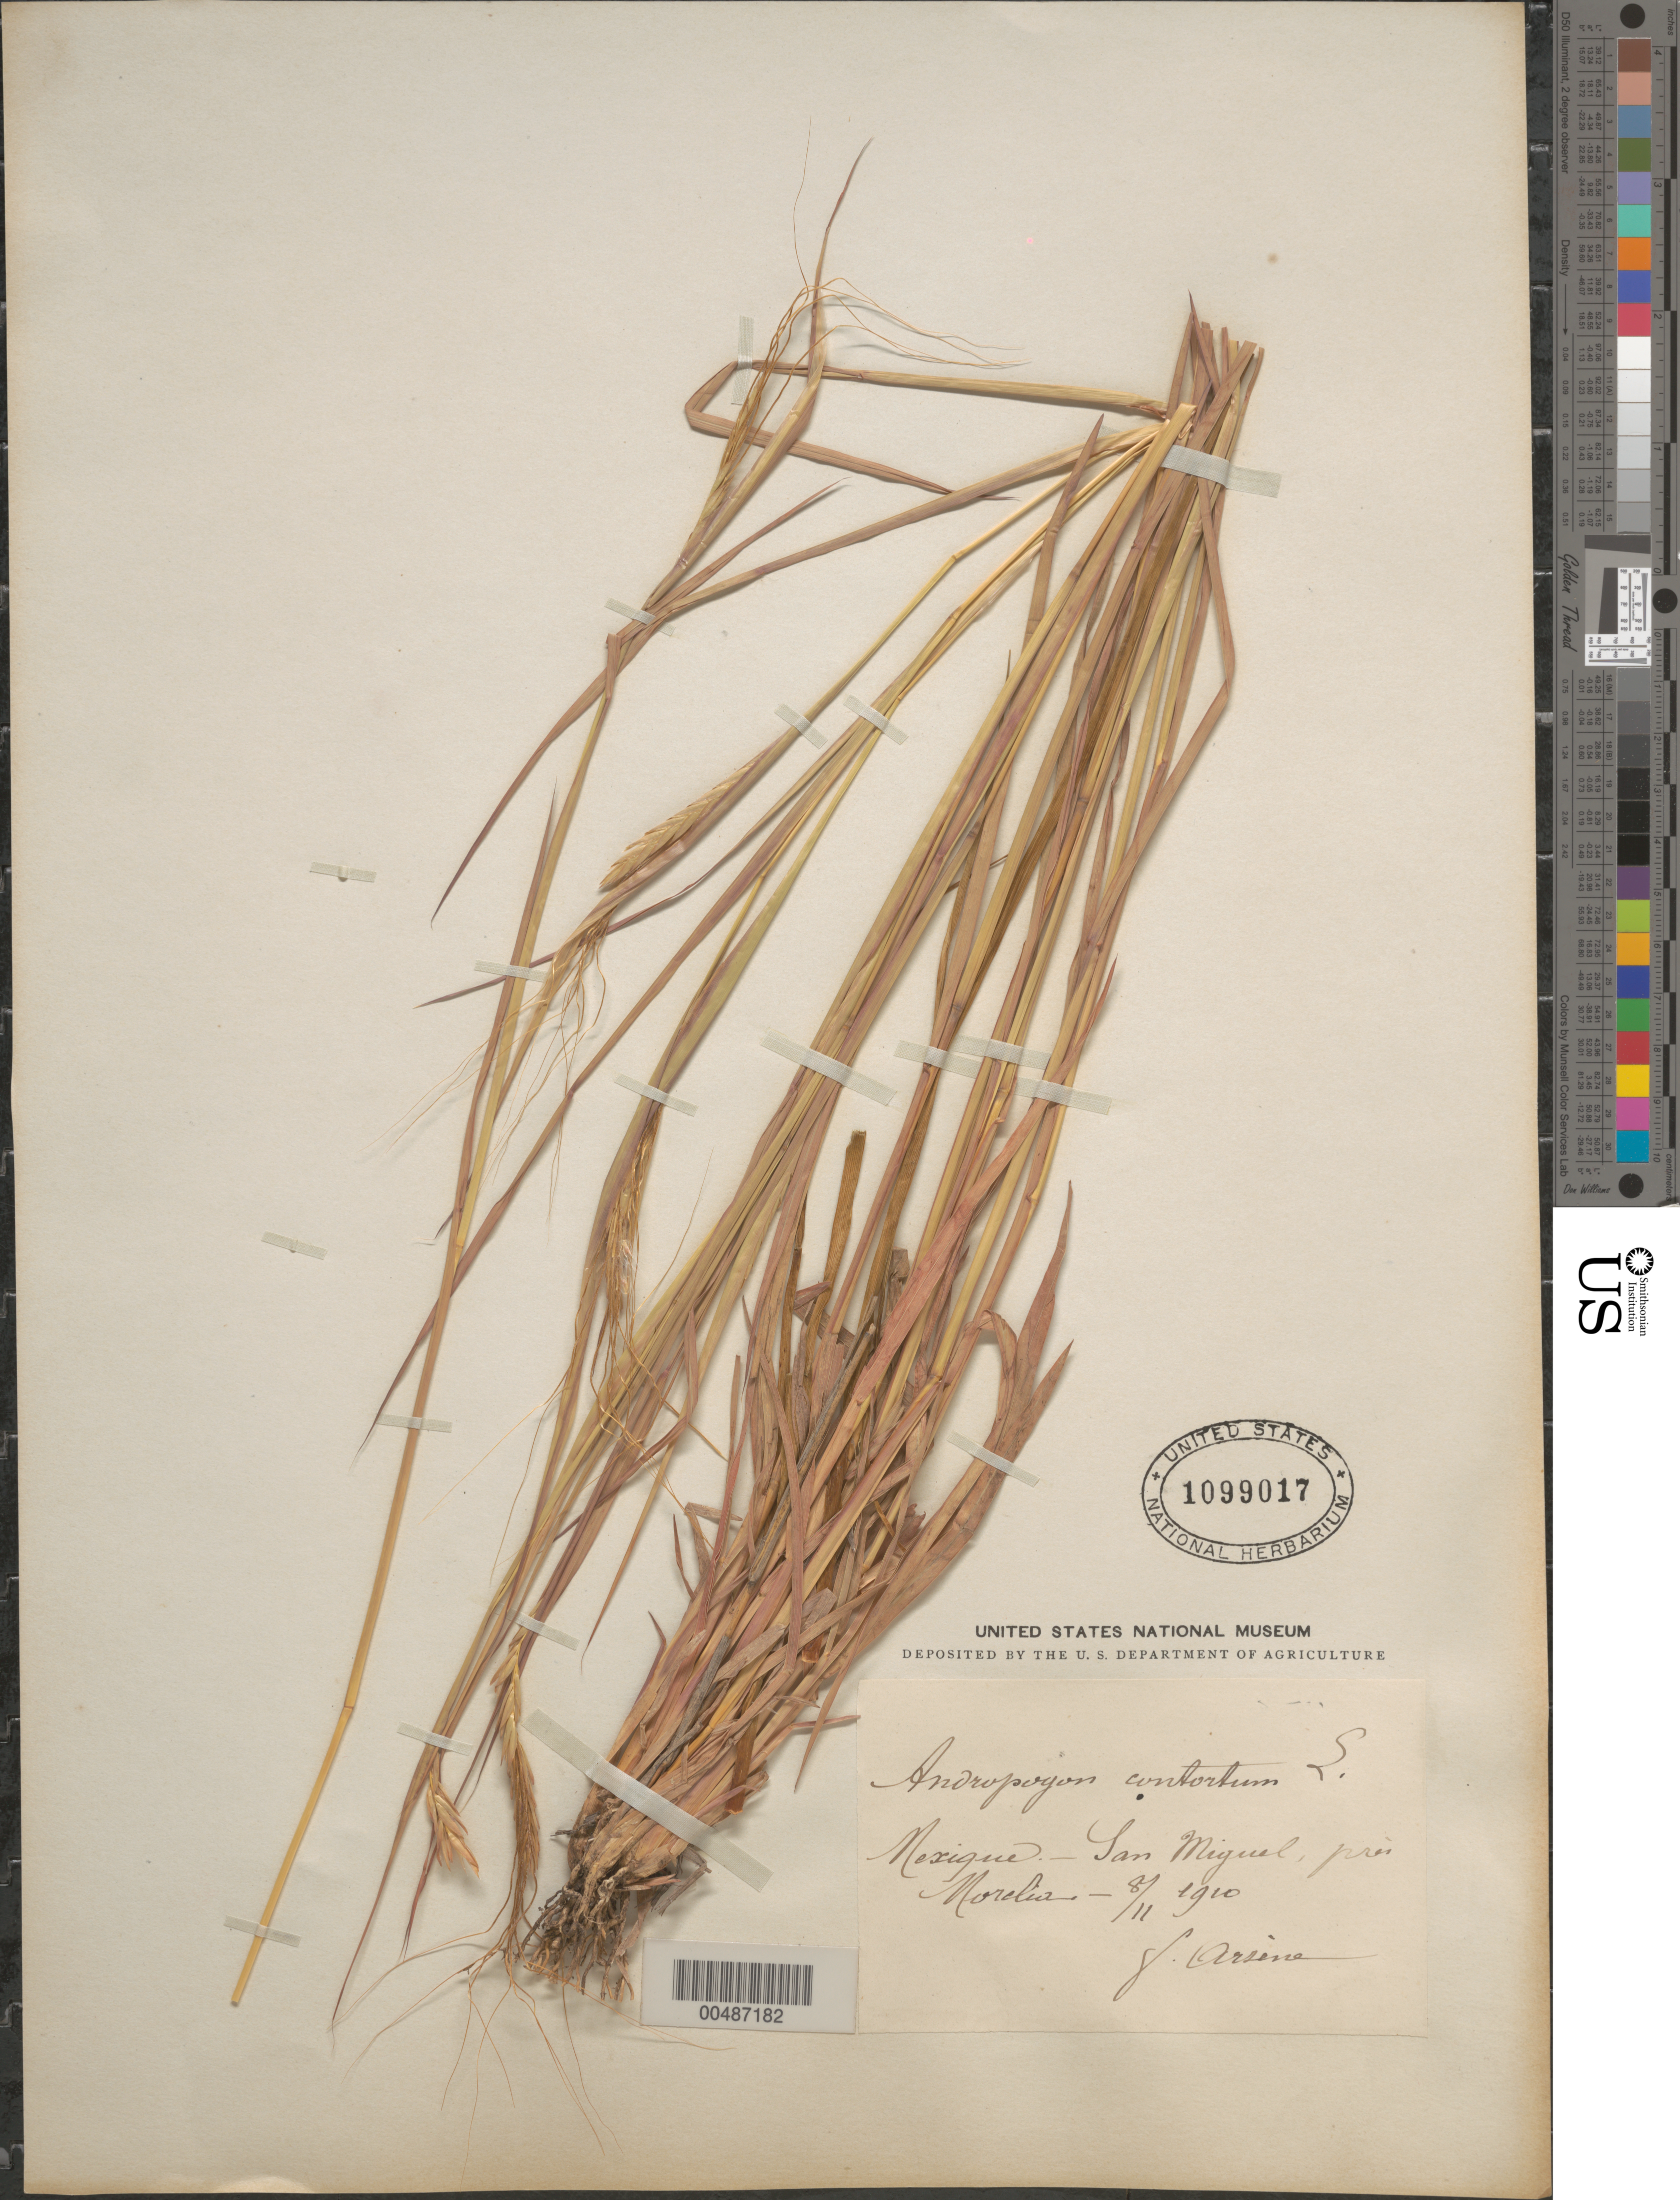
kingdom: Plantae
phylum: Tracheophyta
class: Liliopsida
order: Poales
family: Poaceae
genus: Heteropogon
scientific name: Heteropogon contortus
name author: (L.) P. Beauv. ex Roem. & Schult.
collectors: Bro. G. Arsène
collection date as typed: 11 Aug 1910 or 8 Nov 1910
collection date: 1910-08-11 or 1910-11-08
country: Mexico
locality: San Miguel, prŠs Morelia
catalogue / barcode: US 1099017